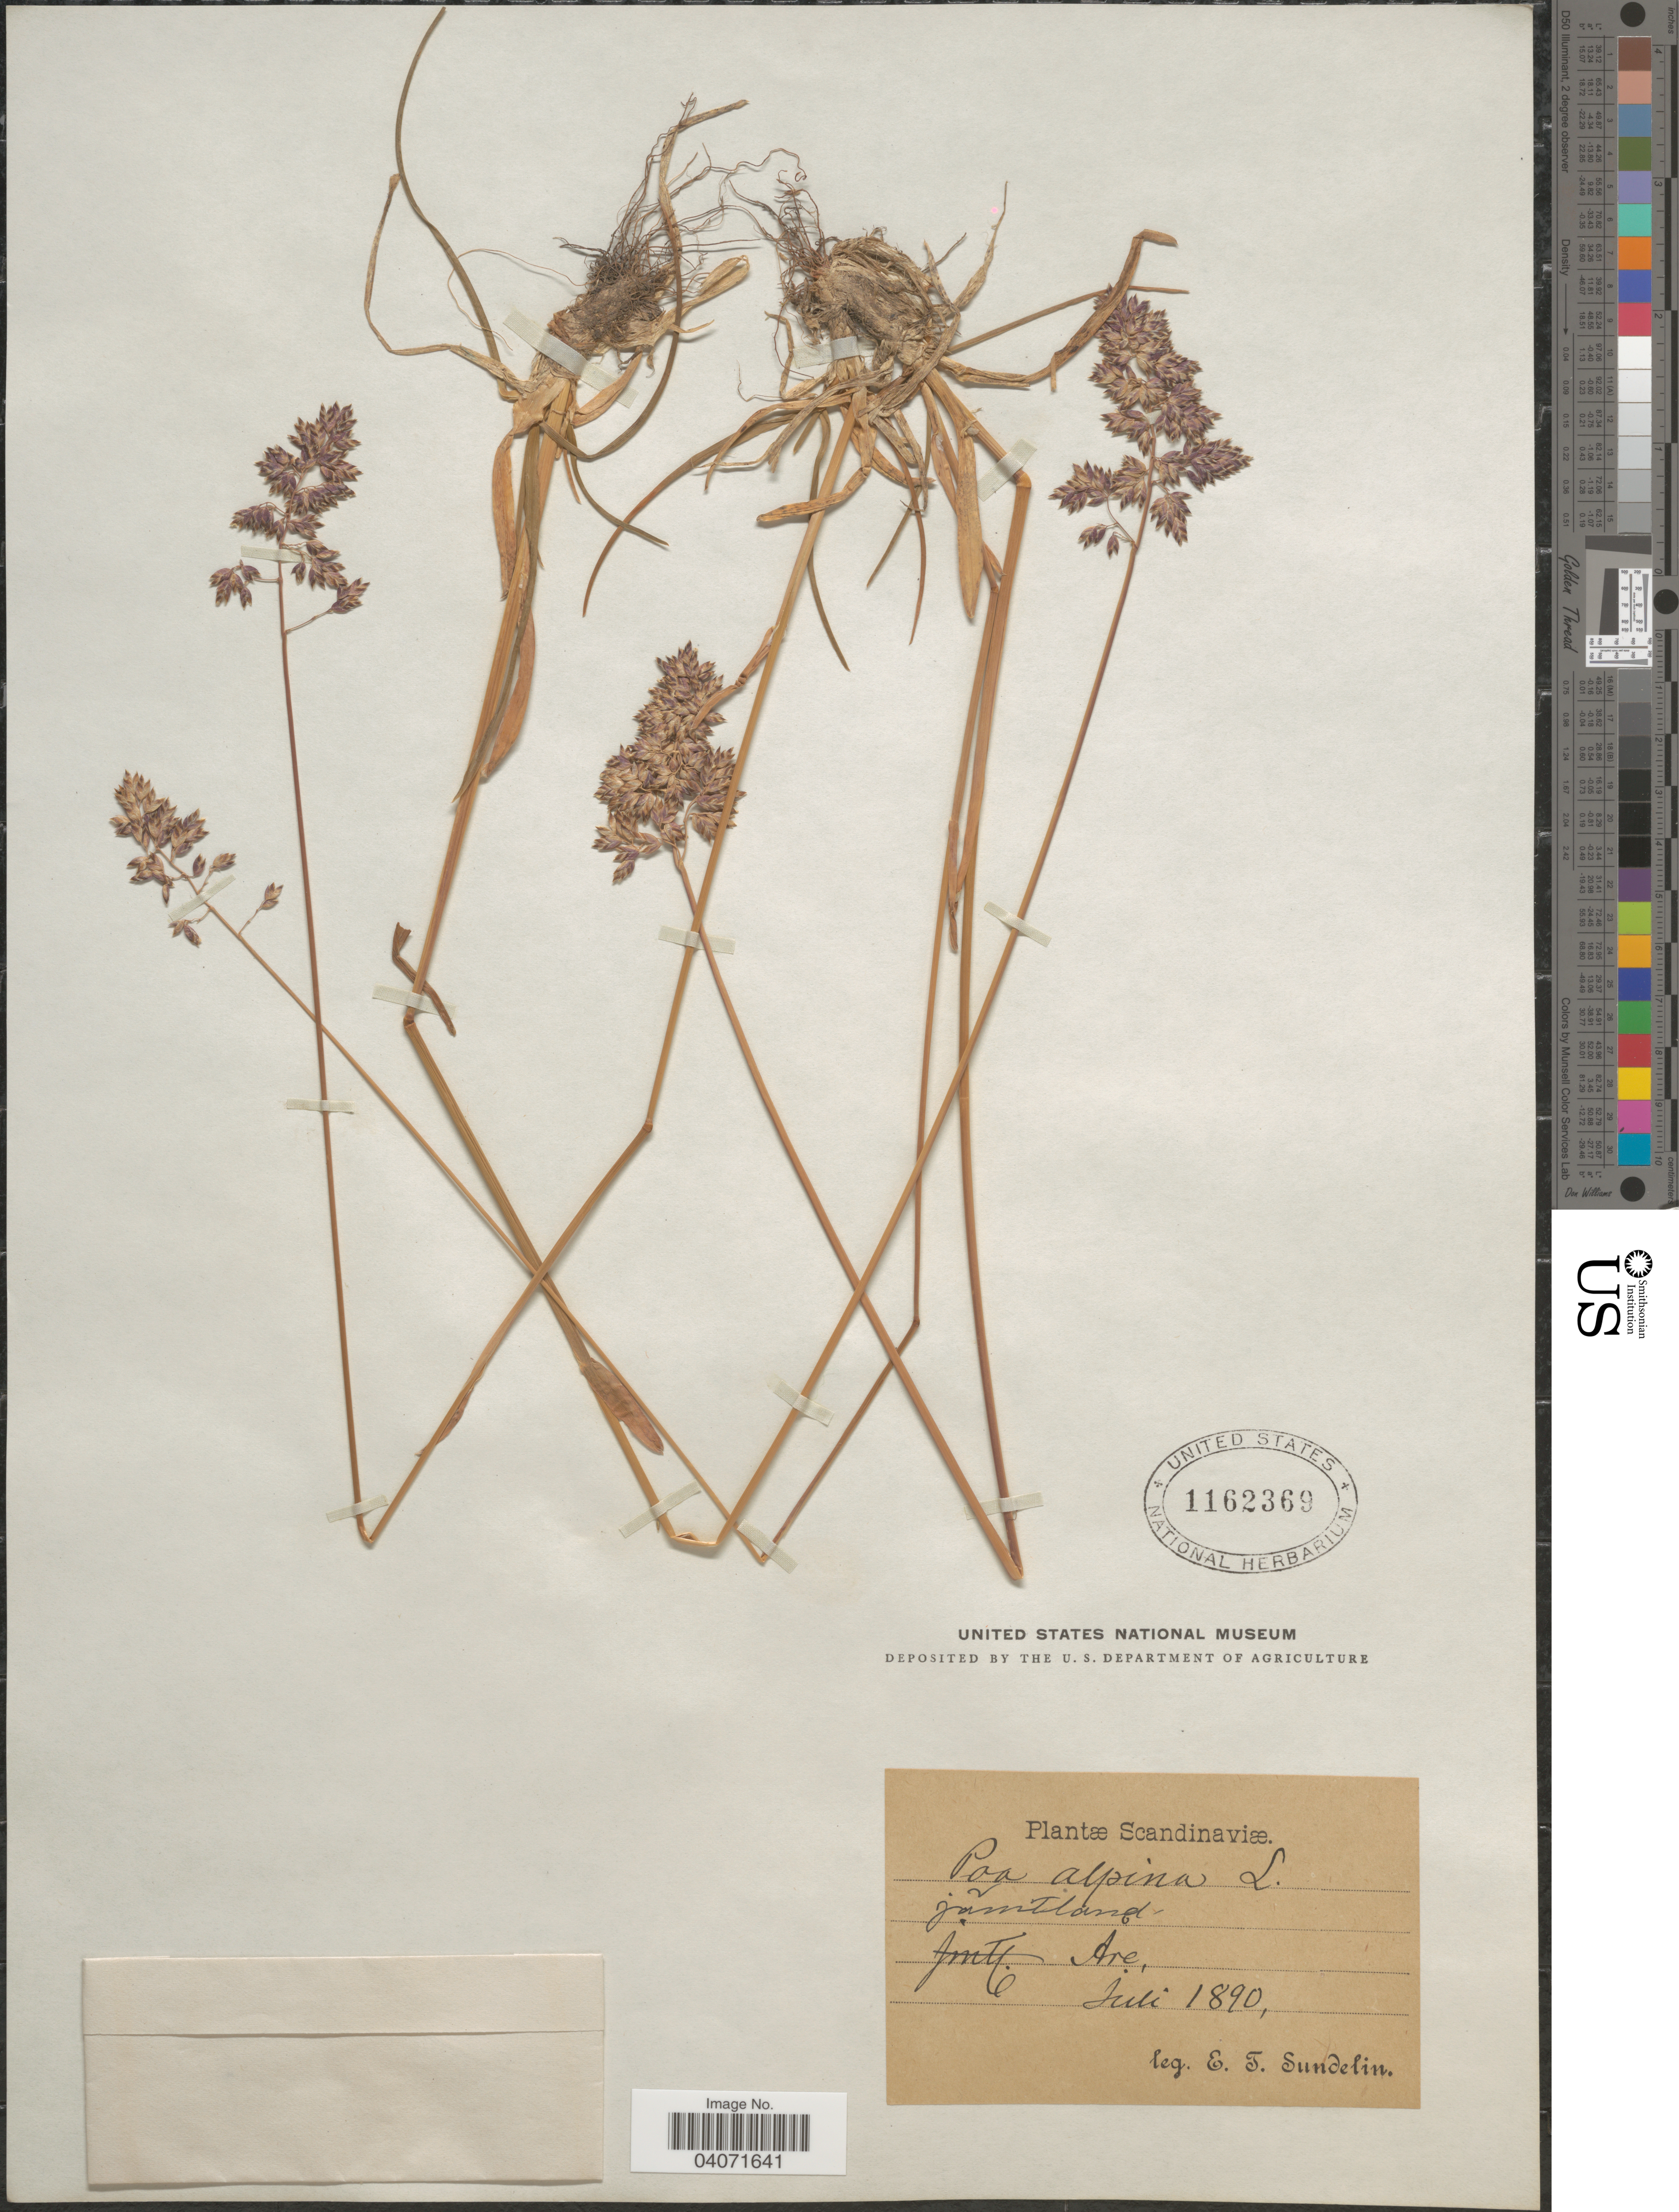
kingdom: Plantae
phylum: Tracheophyta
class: Liliopsida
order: Poales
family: Poaceae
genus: Poa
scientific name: Poa alpina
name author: L.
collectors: E. Sundelin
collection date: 1890-07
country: Sweden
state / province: Jämtland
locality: Scandinaviæ. Jämtland. Åre.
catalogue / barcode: US 1162369